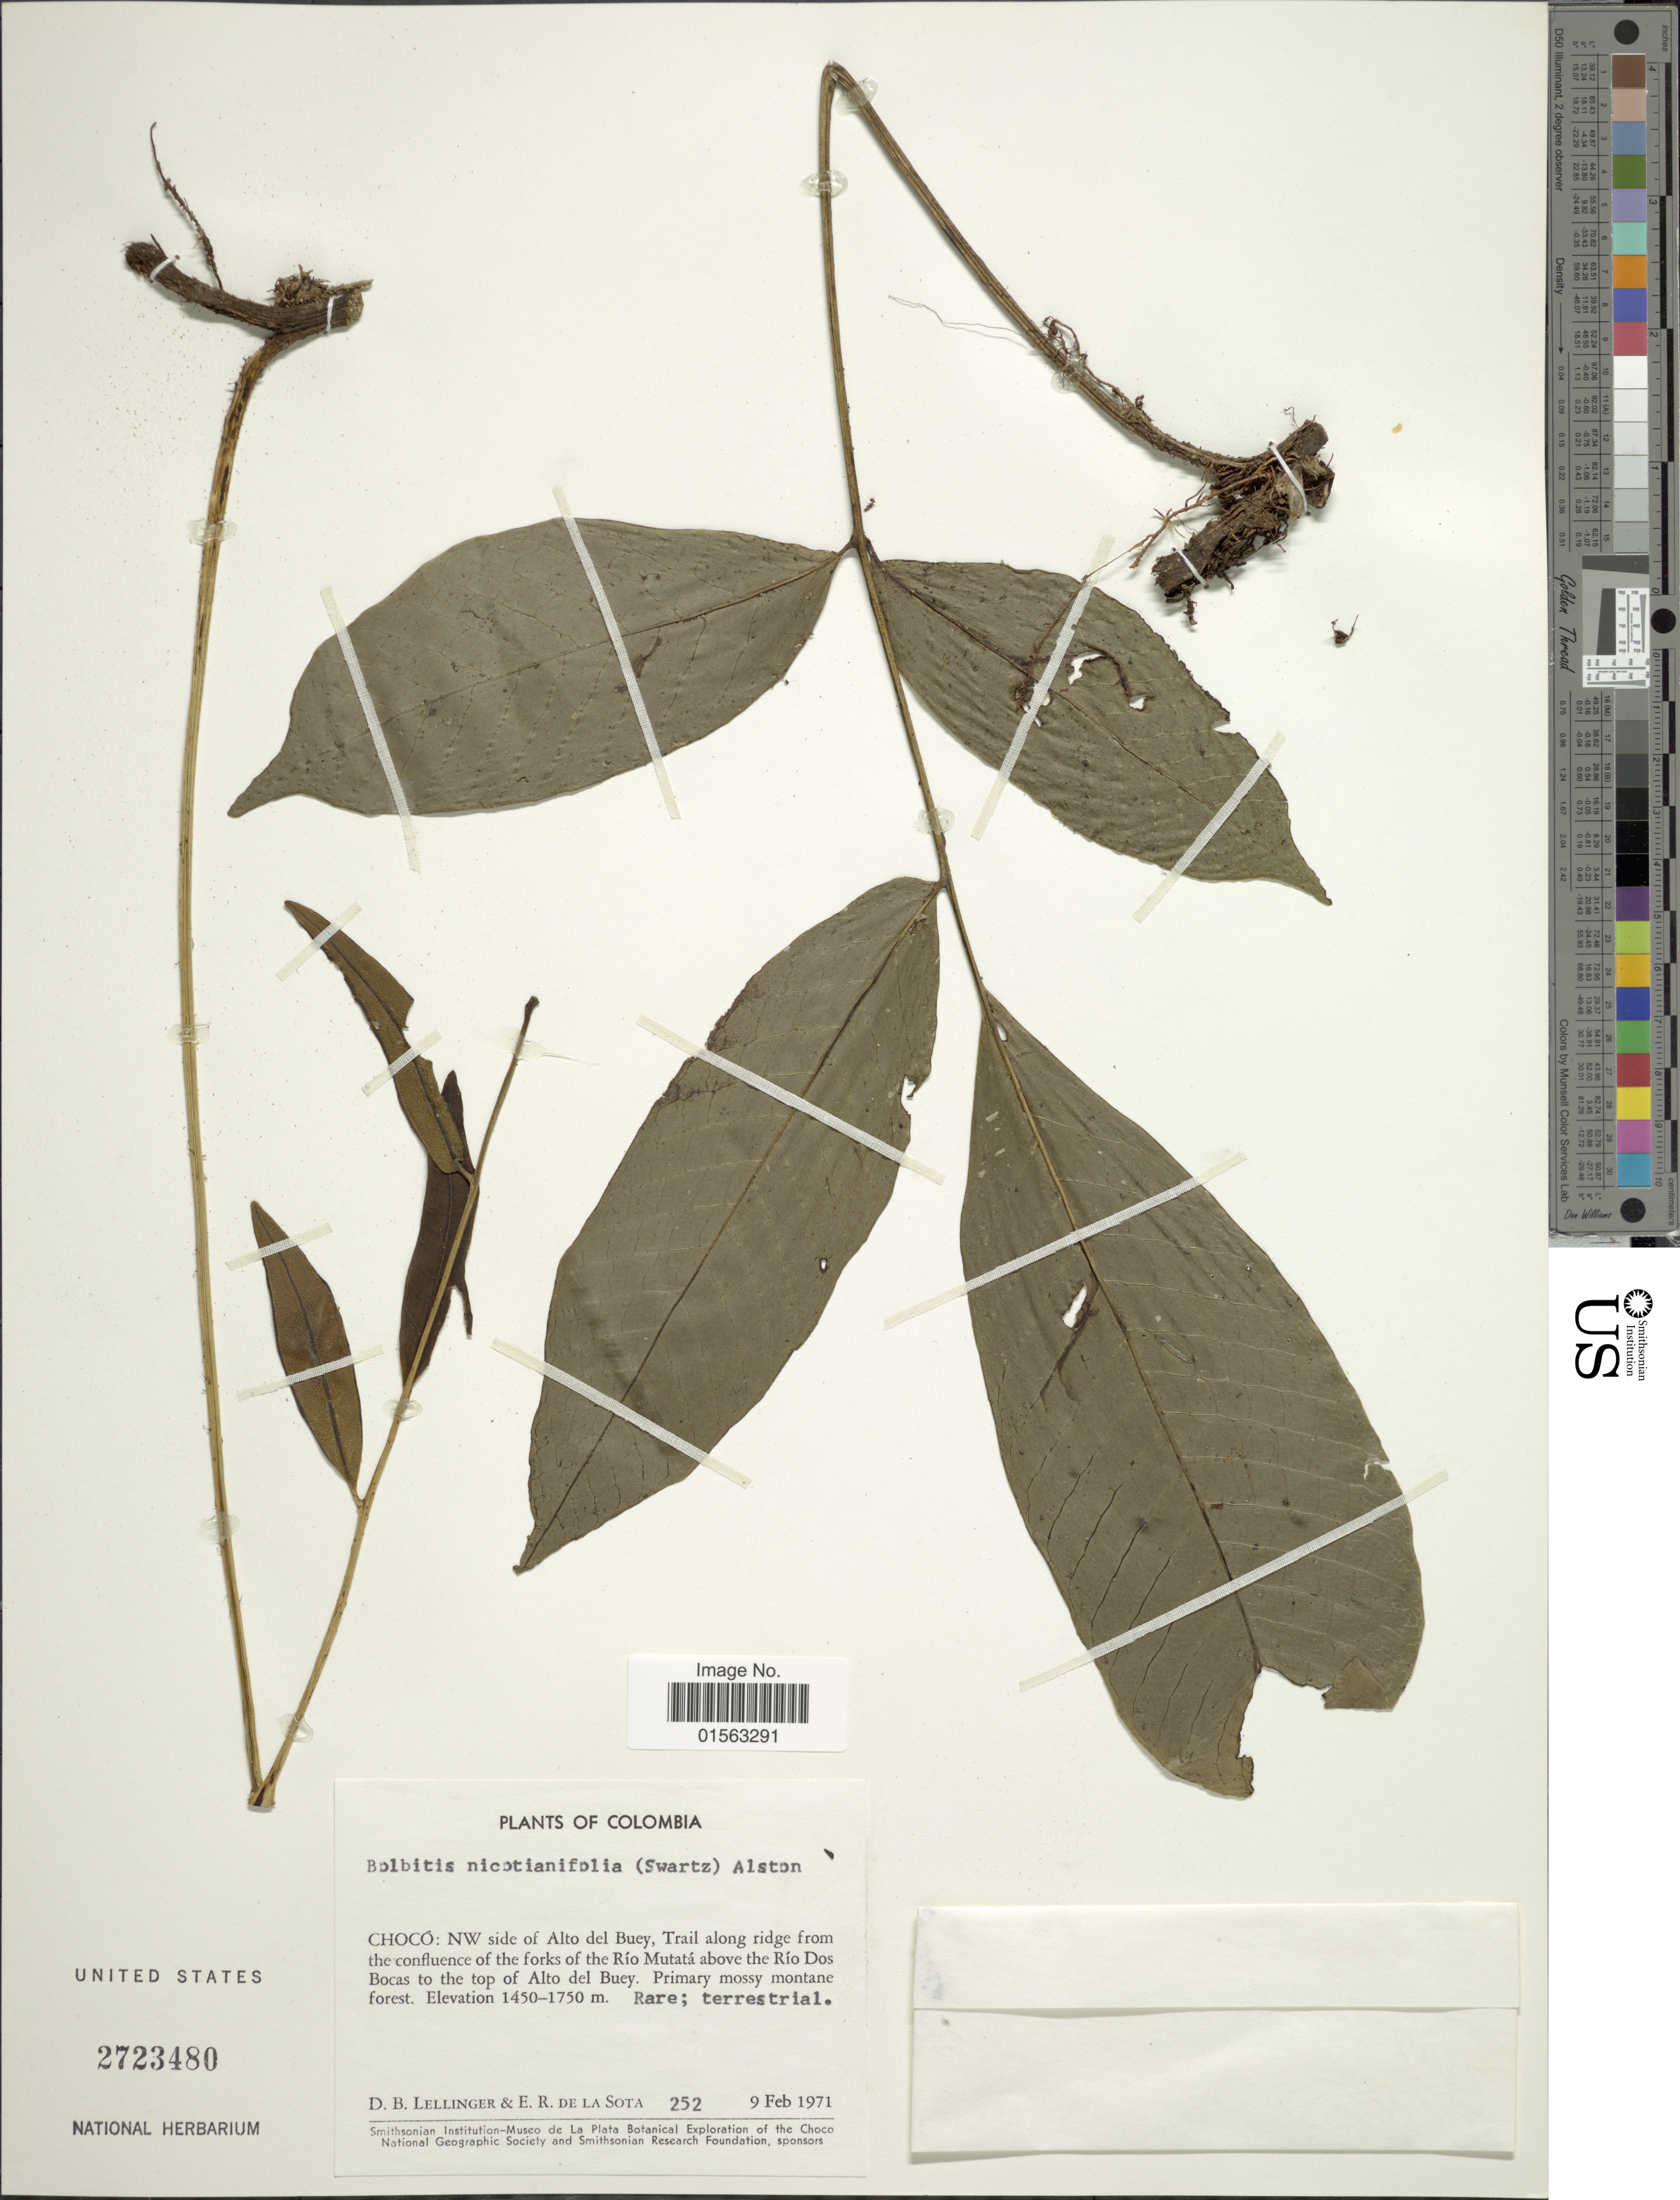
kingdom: Plantae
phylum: Tracheophyta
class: Polypodiopsida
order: Polypodiales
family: Dryopteridaceae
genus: Mickelia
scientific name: Mickelia nicotianifolia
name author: (Sw.) R.C. Moran et al.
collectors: D. B. Lellinger & E. R. de la Sota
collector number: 252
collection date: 1971-02-09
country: Colombia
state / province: Chocó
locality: Colombia, NW side of Alto del Buey, Trail along ridge from the confluence of the forks of the Río Mutatá above the Río Dos Bocas to the top of Alto del Buey, primary mossy montane forest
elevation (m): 1450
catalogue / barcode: US 2723480